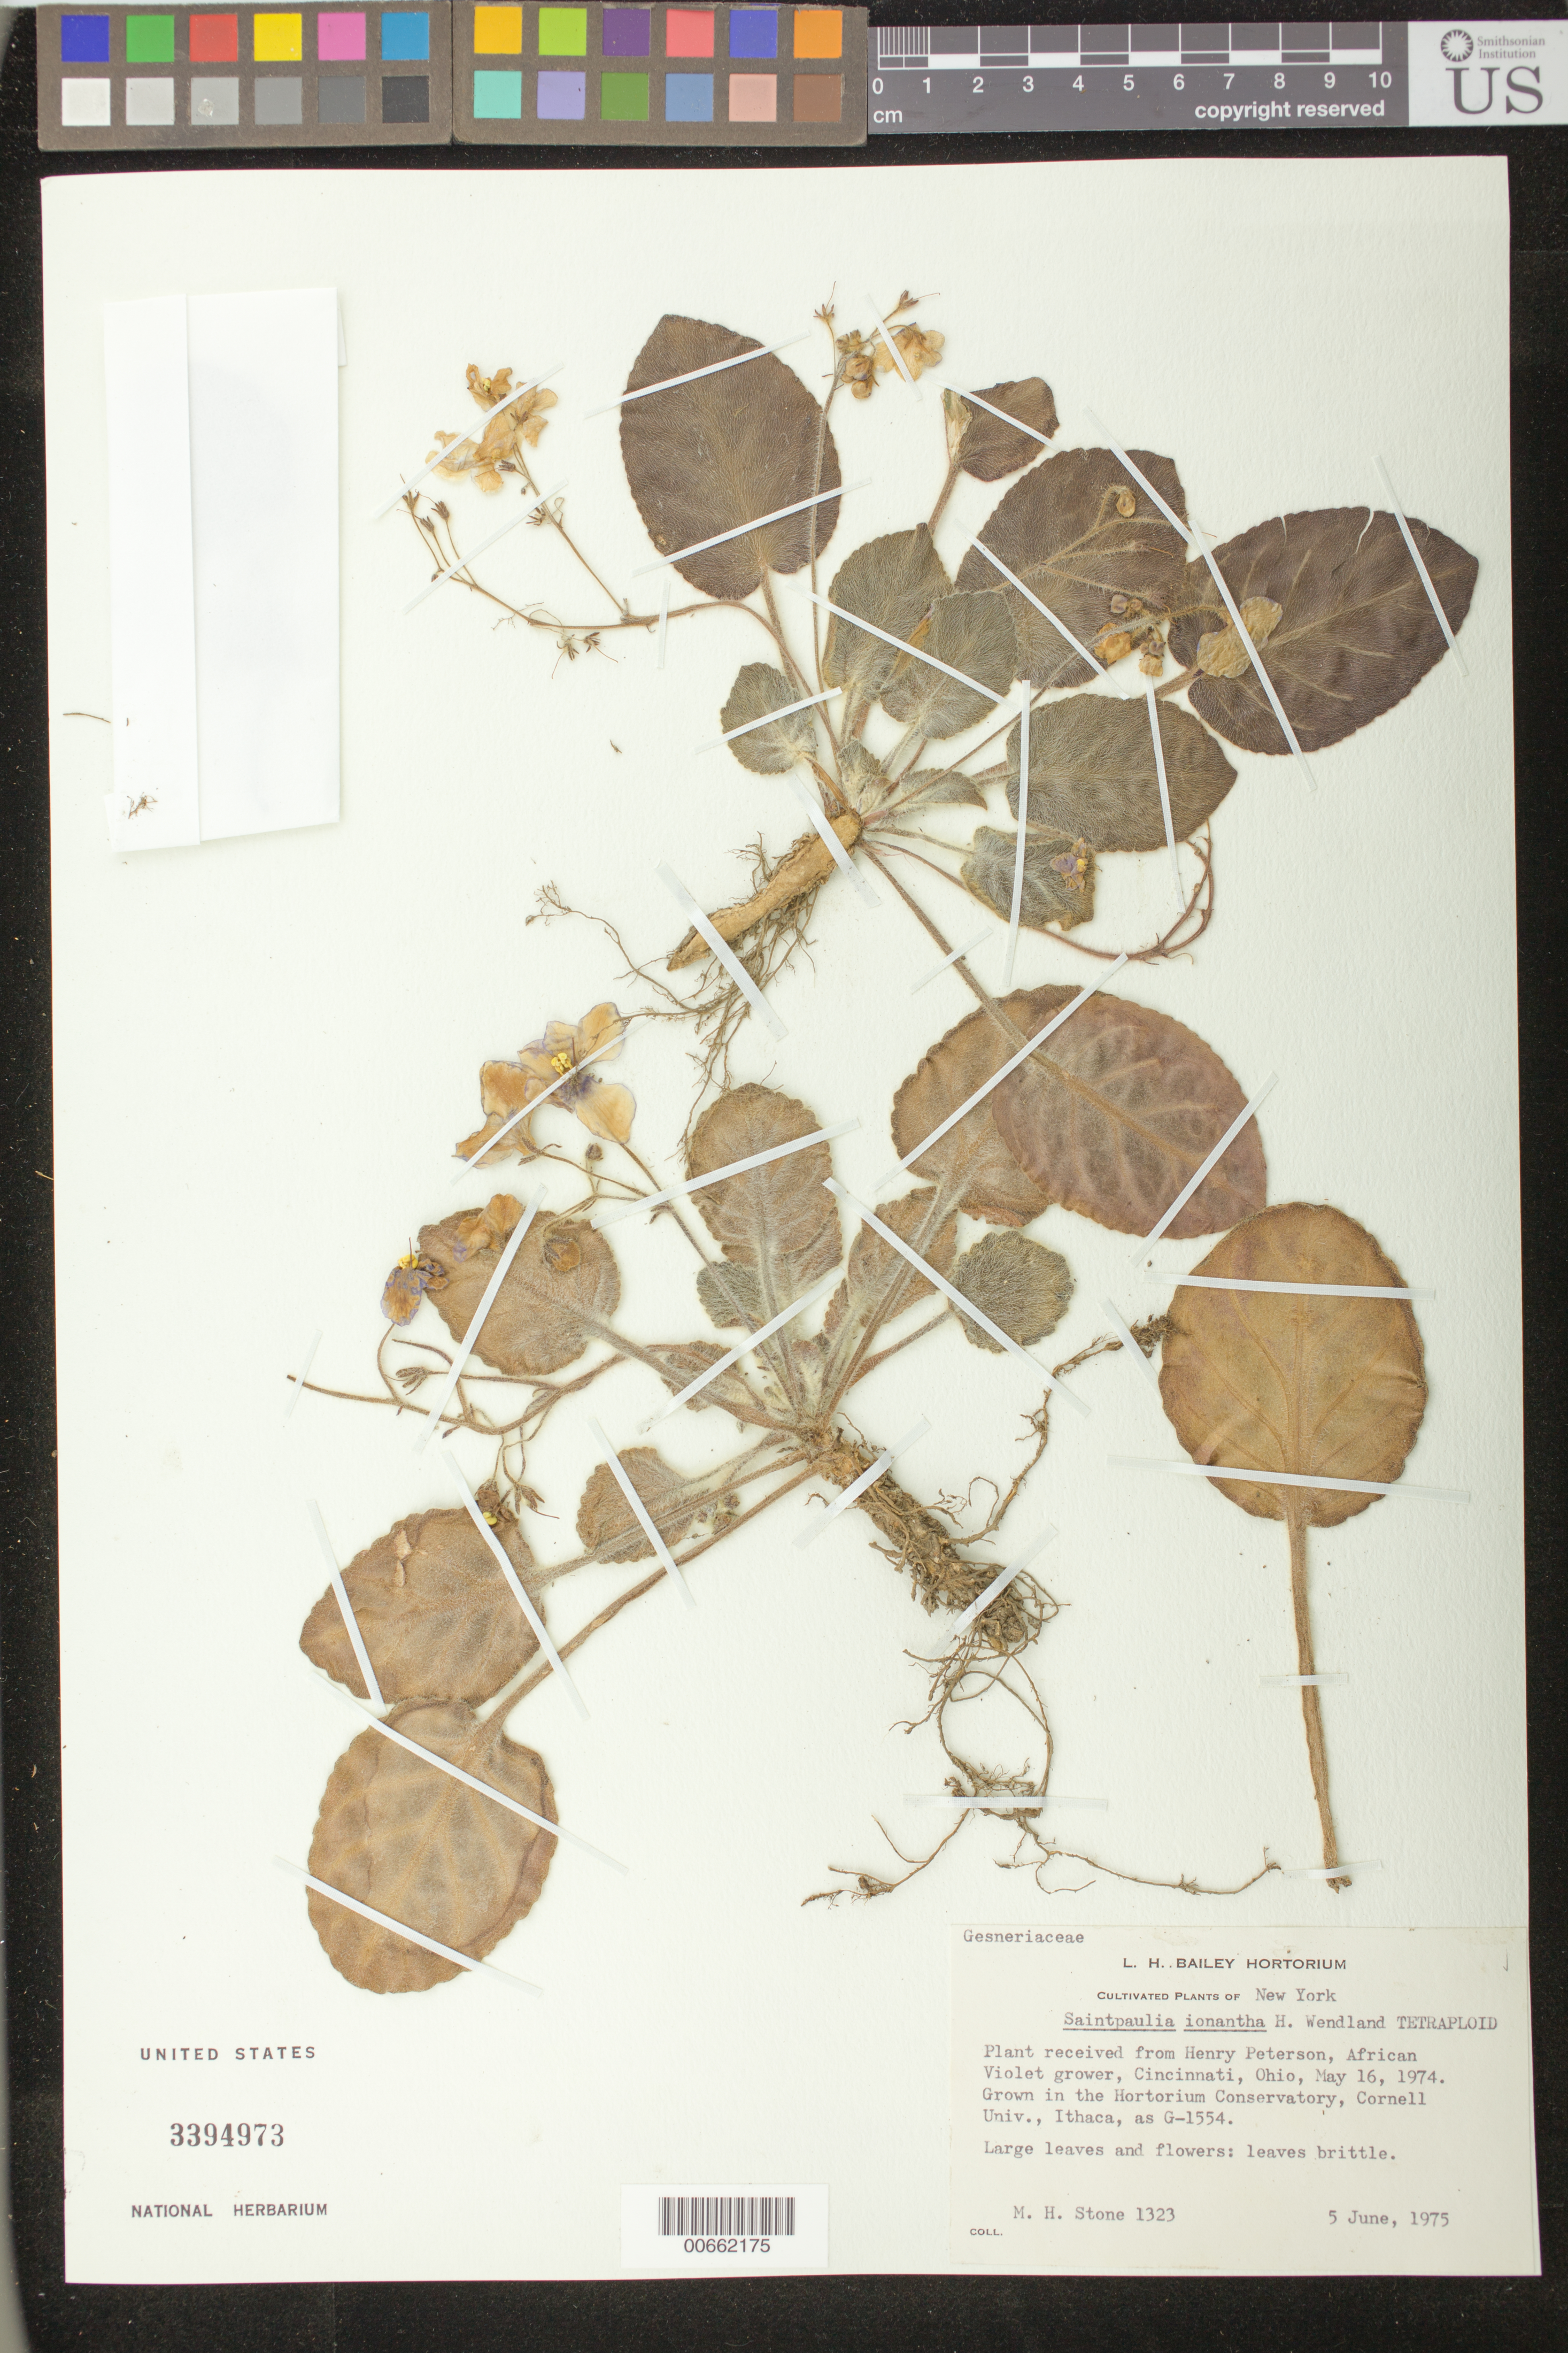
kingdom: Plantae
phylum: Tracheophyta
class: Magnoliopsida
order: Lamiales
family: Gesneriaceae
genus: Streptocarpus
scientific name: Streptocarpus ionanthus subsp. ionanthus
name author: (H. Wendl.) Christenh.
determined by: Skog, Laurence E.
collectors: M. Stone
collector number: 1323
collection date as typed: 05 Jun 1975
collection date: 1975-06-05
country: United States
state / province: New York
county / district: Tompkins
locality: Hortorium Conservatory, Cornell University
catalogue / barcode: US 3394973